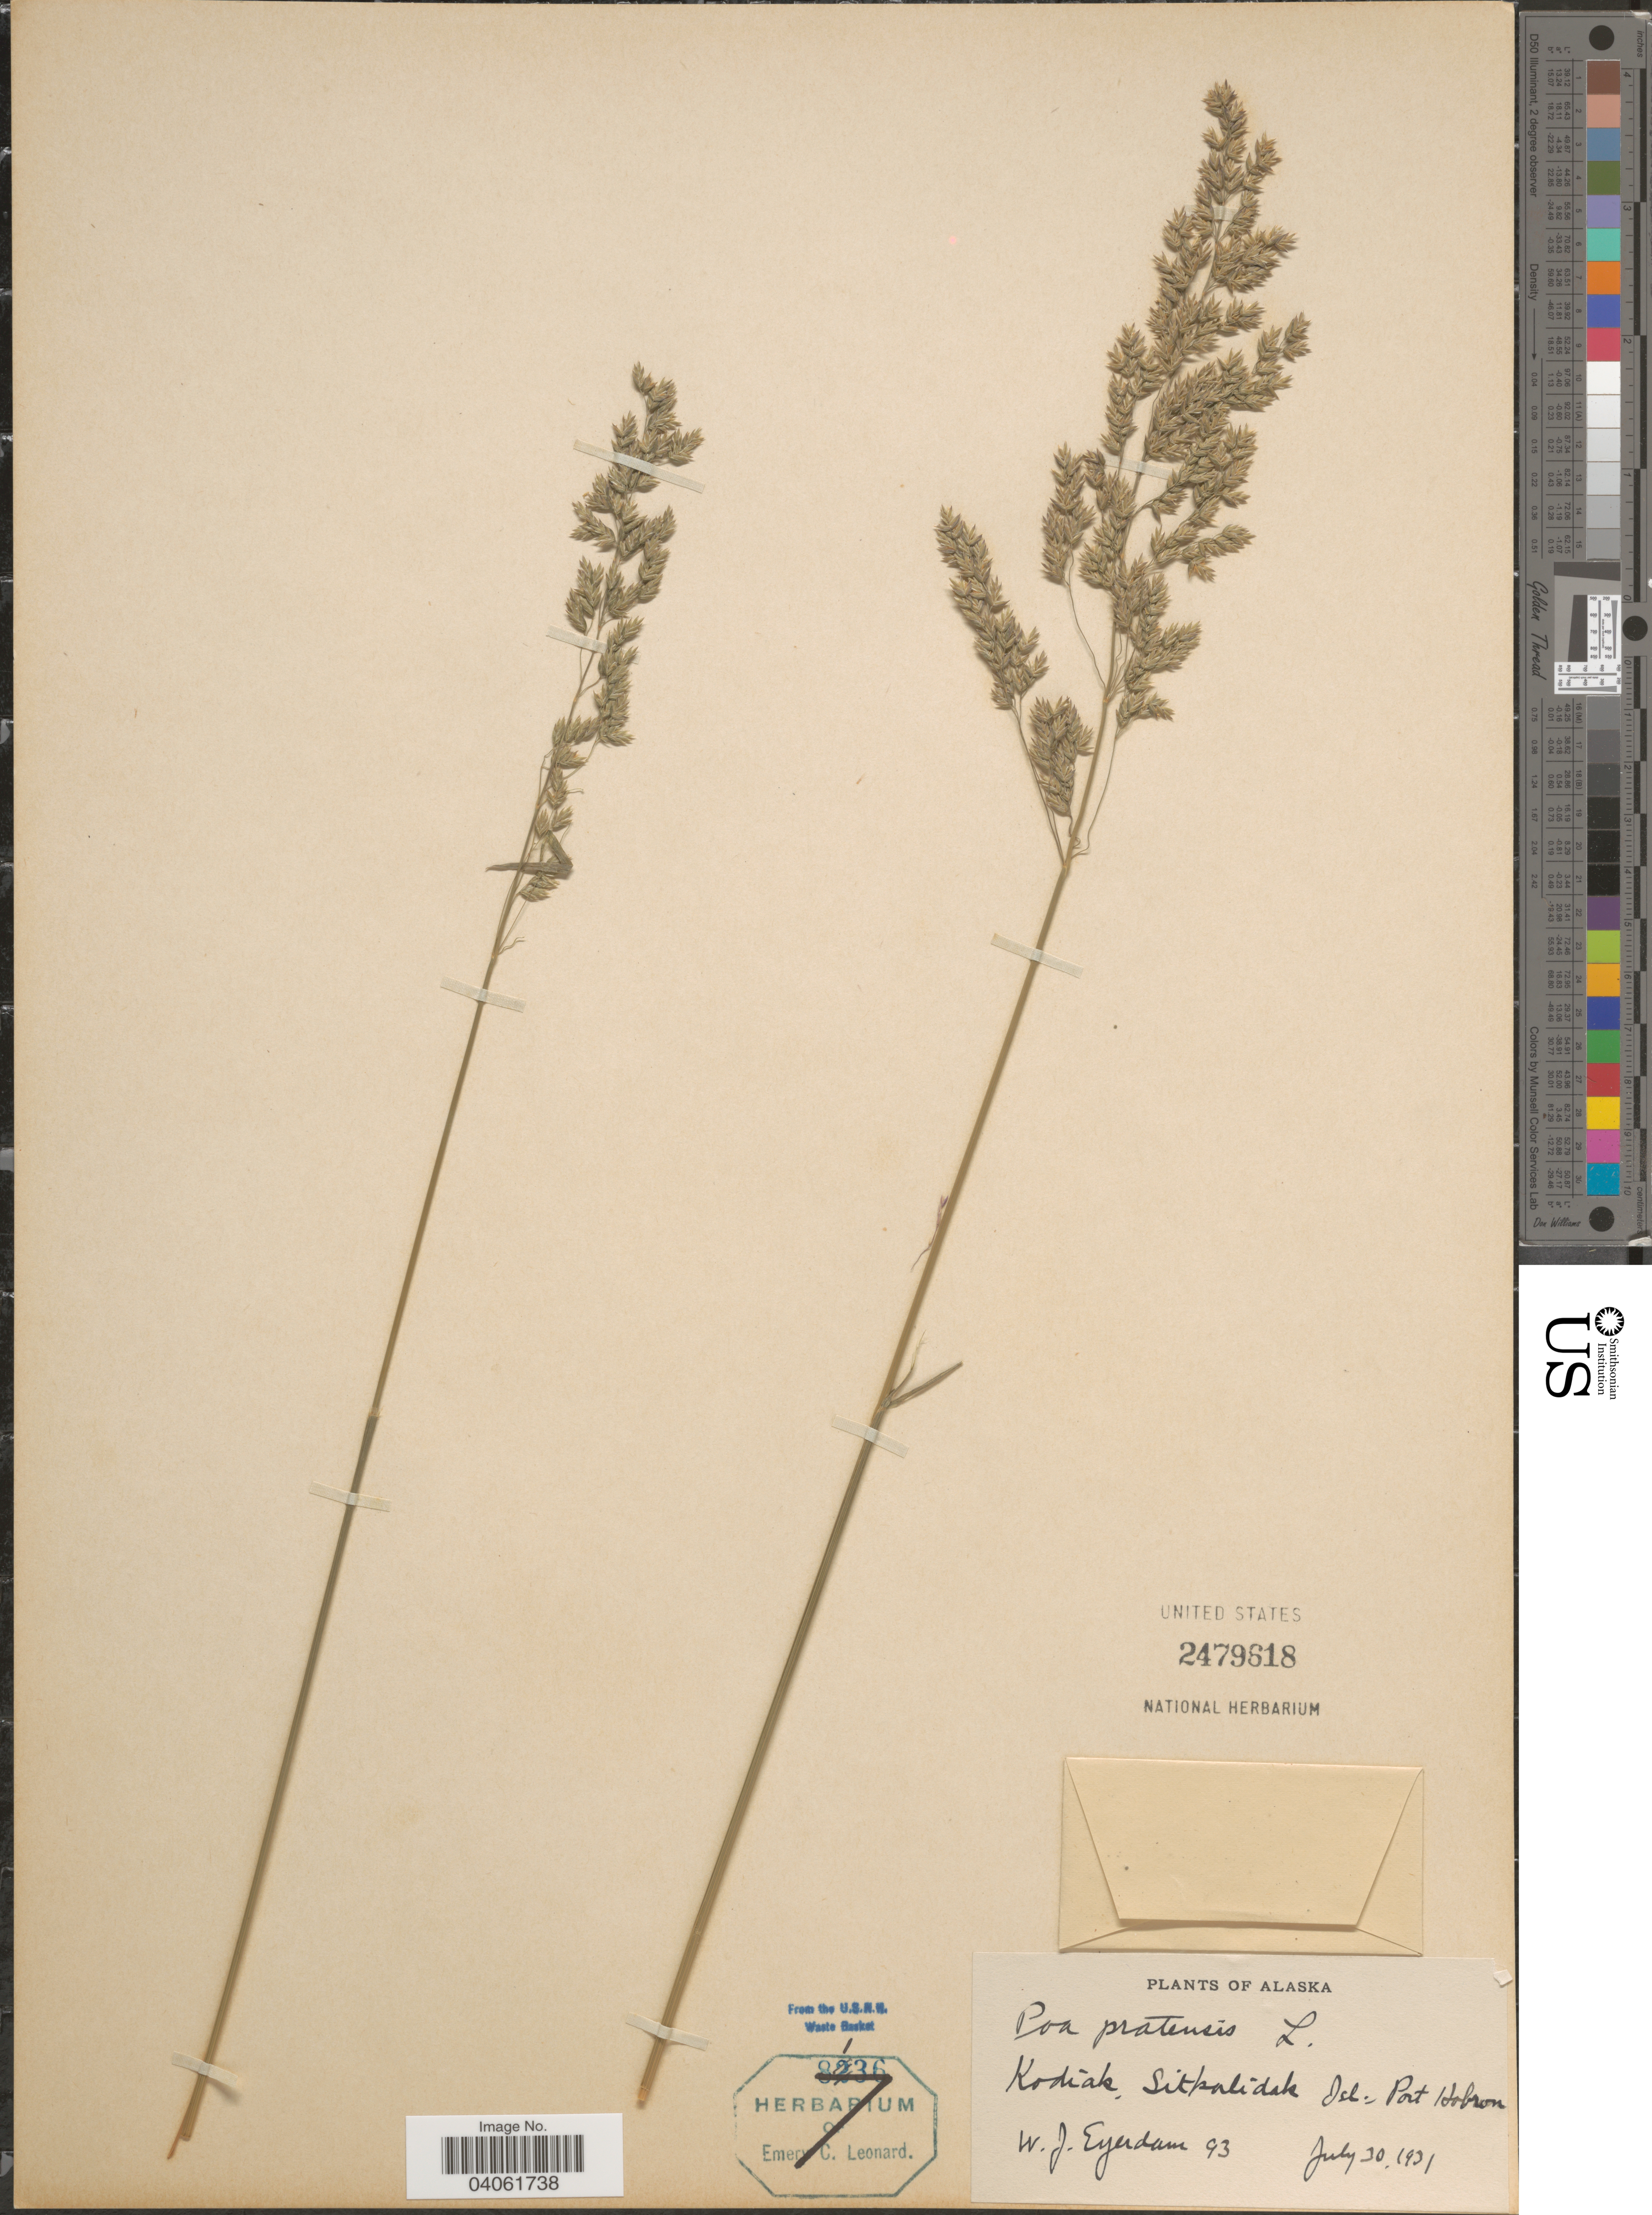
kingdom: Plantae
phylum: Tracheophyta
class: Liliopsida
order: Poales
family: Poaceae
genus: Poa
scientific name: Poa pratensis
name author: L.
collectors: W. J. Eyerdam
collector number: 93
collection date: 1931-07-30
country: United States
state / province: Alaska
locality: Kodiak, Sitkalidak Isl., Port Hobron.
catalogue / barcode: US 2479618